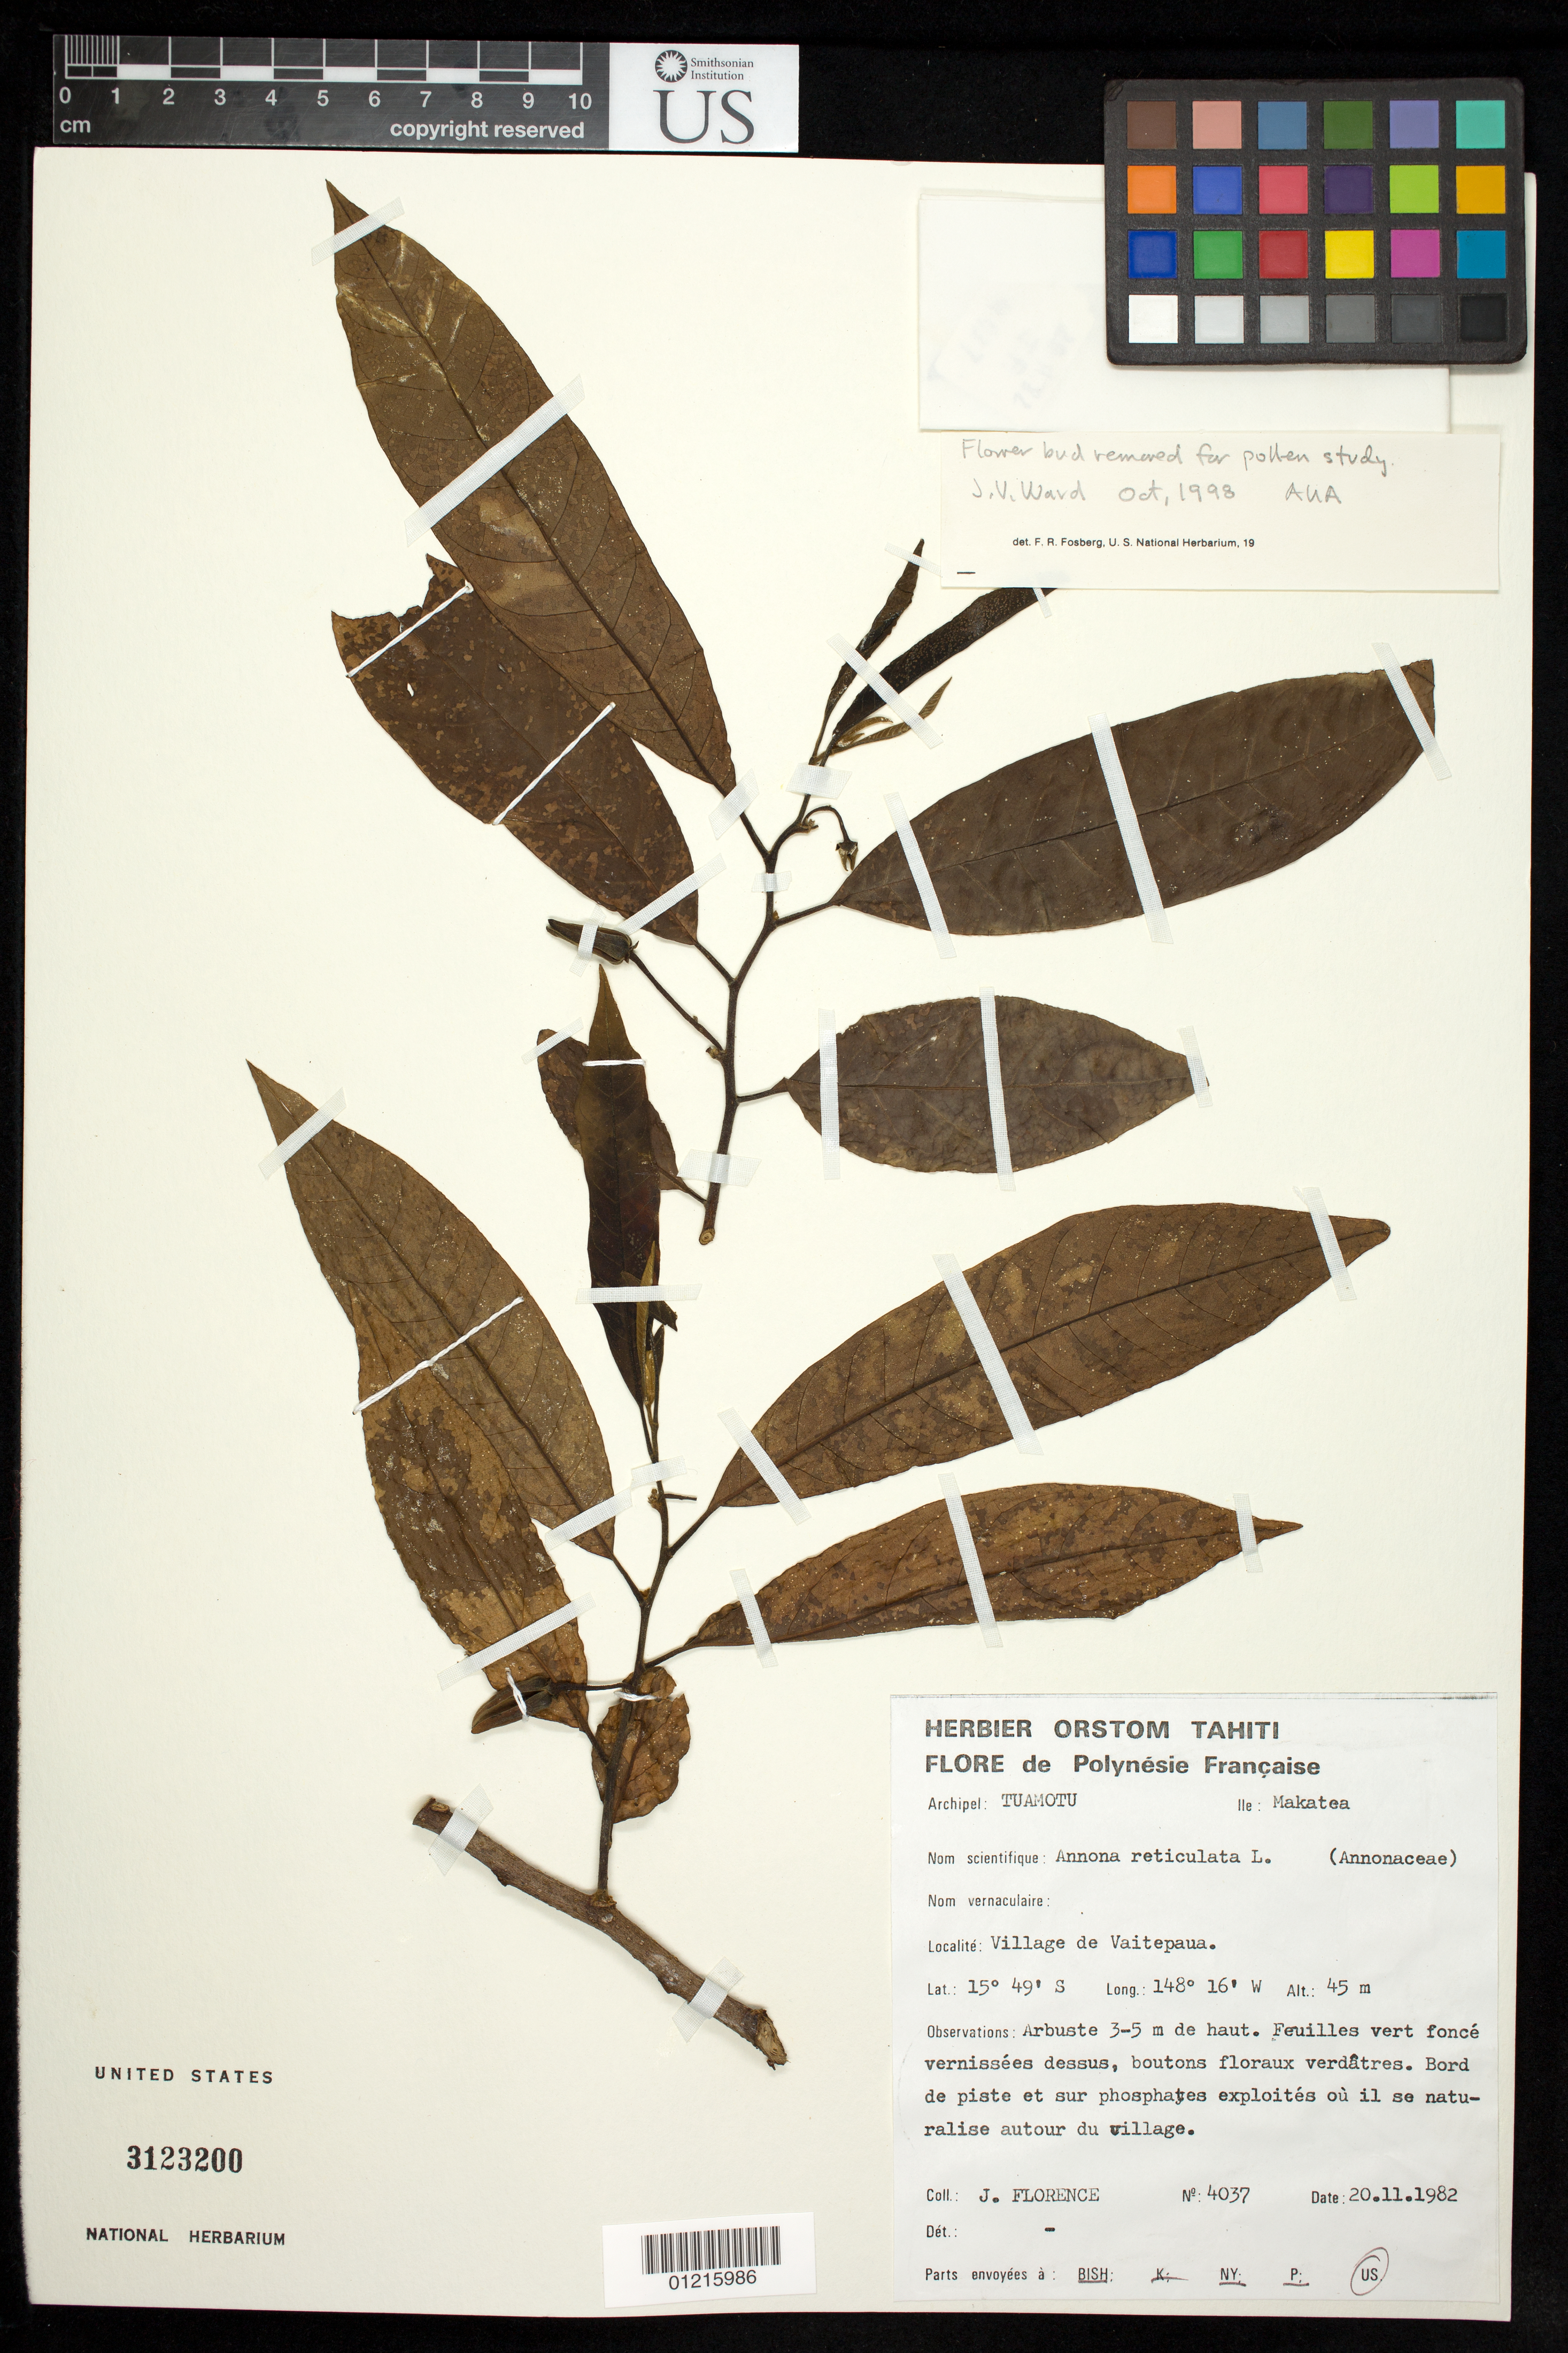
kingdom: Plantae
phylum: Tracheophyta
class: Magnoliopsida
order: Magnoliales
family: Annonaceae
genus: Annona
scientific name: Annona reticulata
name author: L.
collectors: J. Florence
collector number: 4037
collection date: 1982-11-20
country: French Polynesia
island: Makatea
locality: Vaitepaua Village.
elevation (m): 45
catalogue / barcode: US 3123200